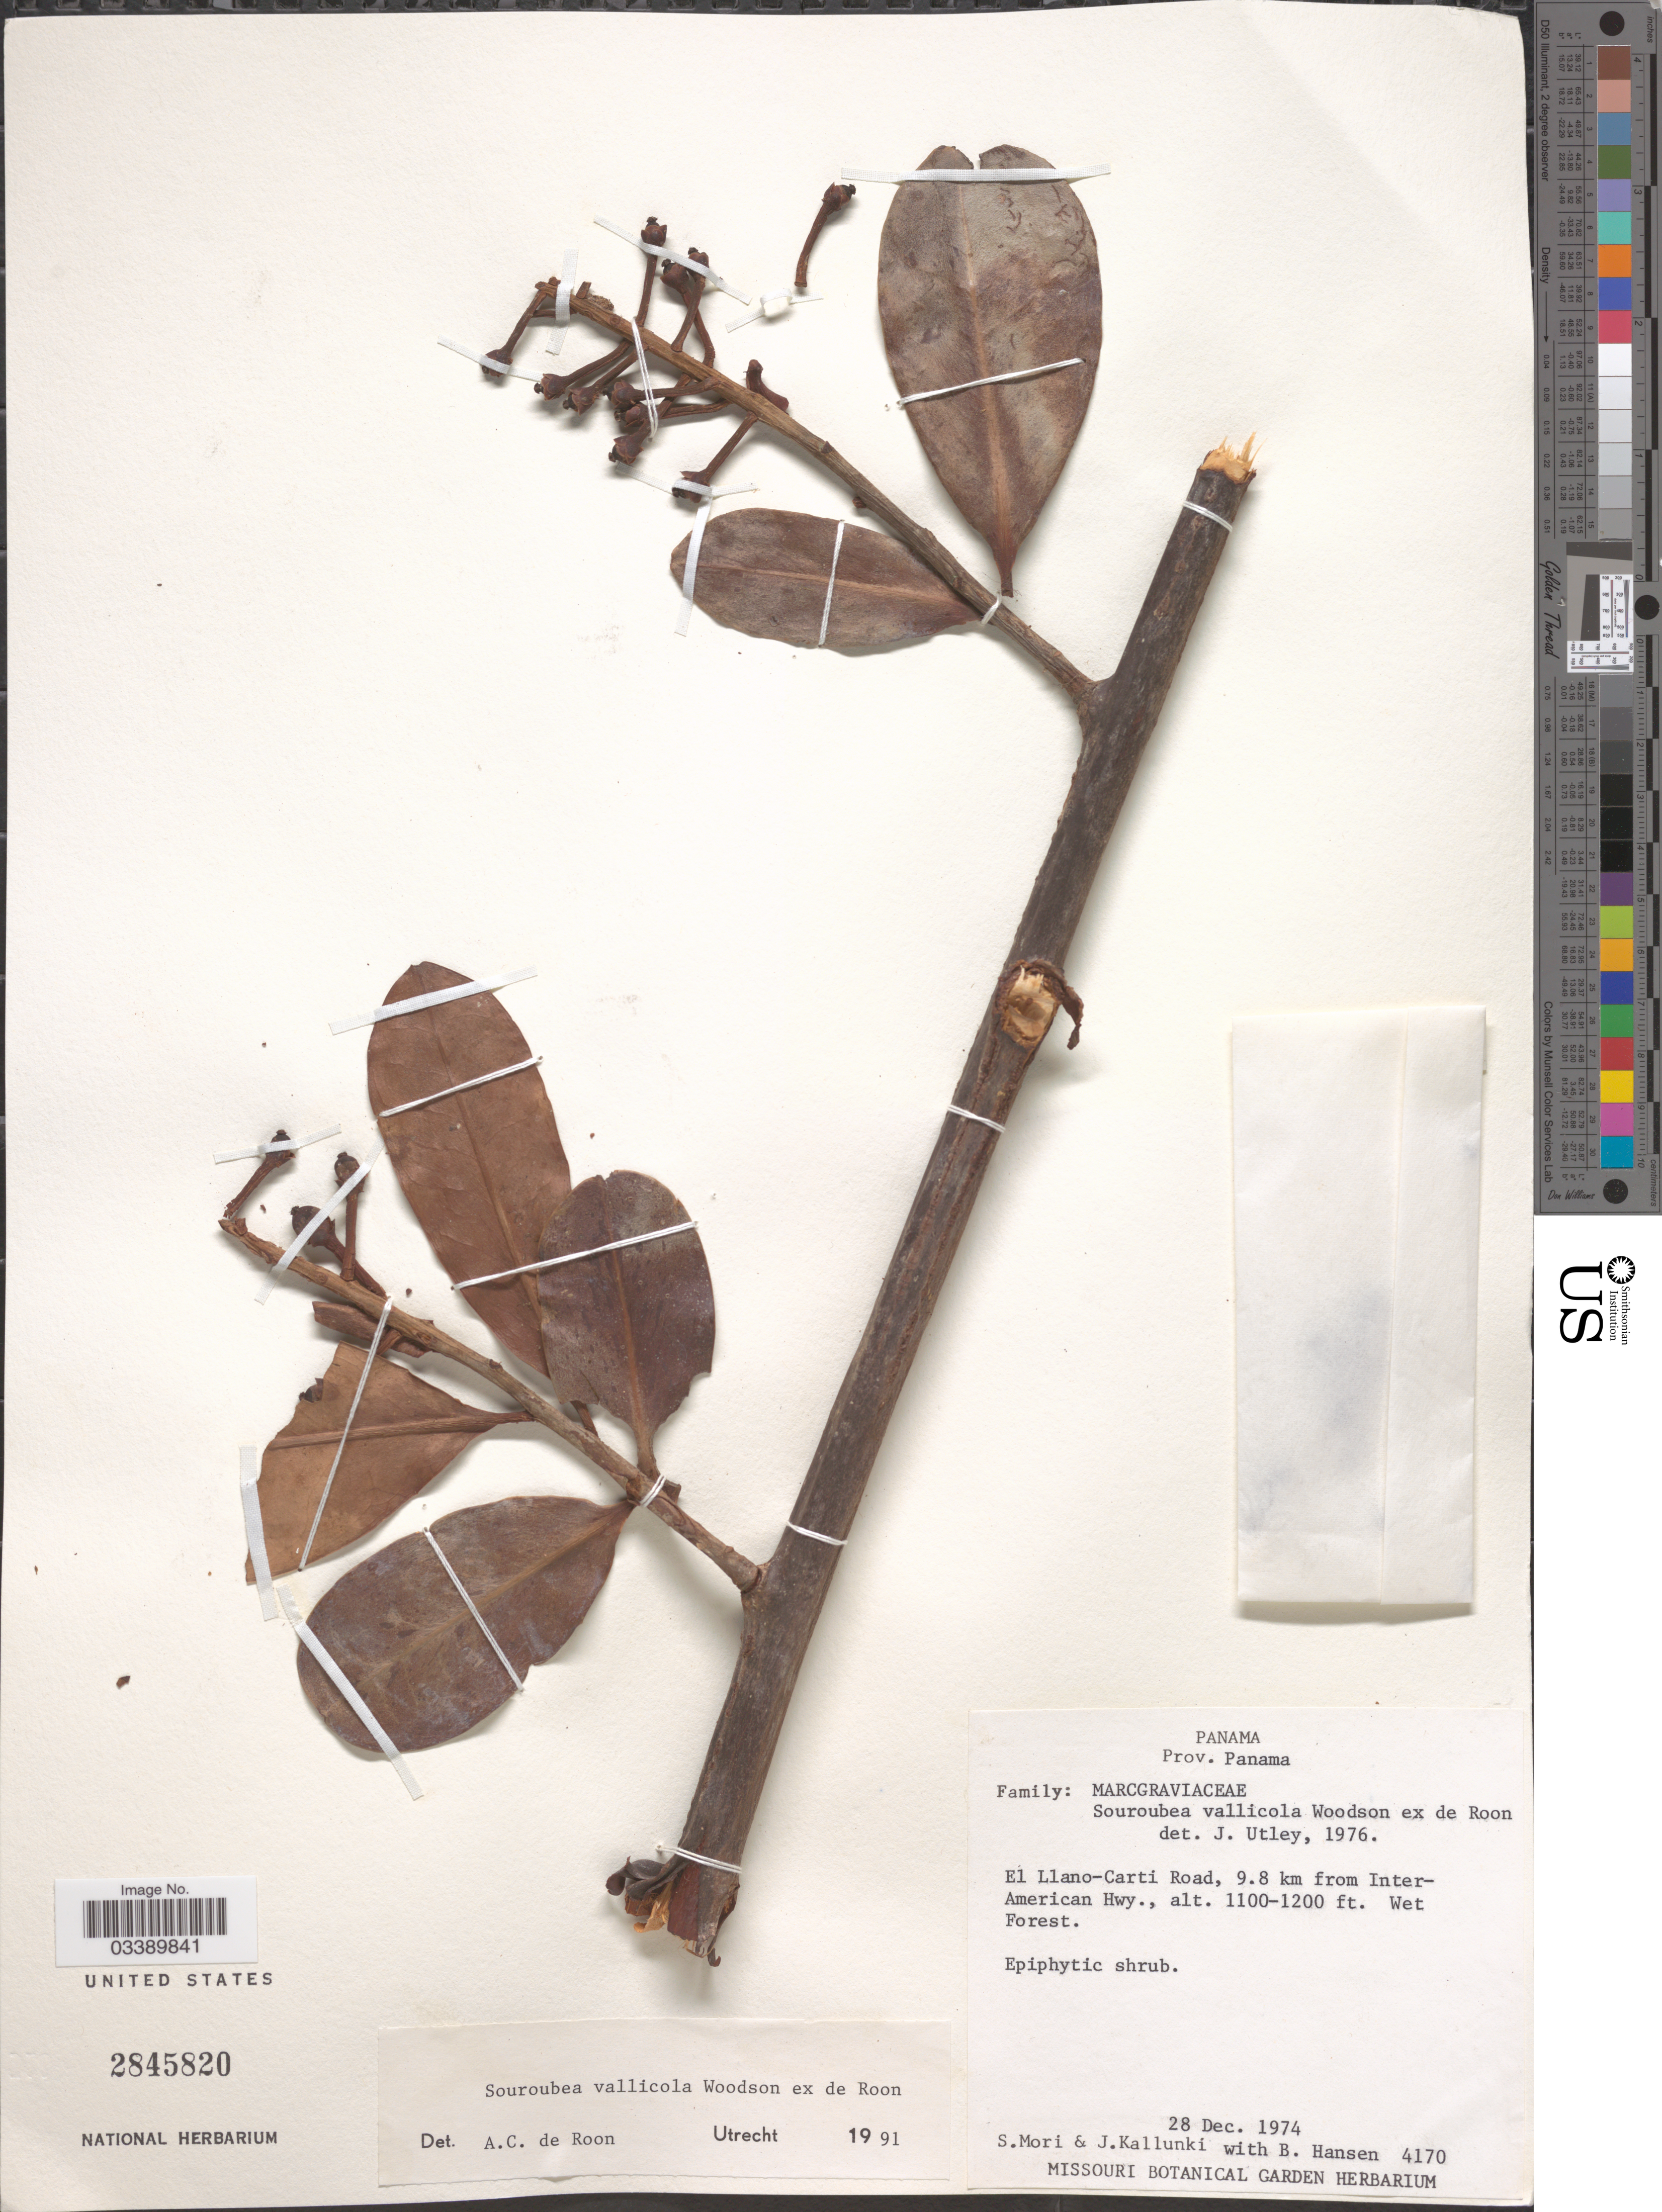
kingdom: Plantae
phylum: Tracheophyta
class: Magnoliopsida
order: Ericales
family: Marcgraviaceae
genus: Souroubea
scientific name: Souroubea vallicola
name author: Woodson ex de Roon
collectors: S. Mori, J. Kallunki & B. Hansen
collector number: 4170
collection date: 1974-12-28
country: Panama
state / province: Panamá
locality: El Llano-Carti Road, 9.8 km from Inter-American Hwy.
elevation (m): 335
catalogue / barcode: US 2845820